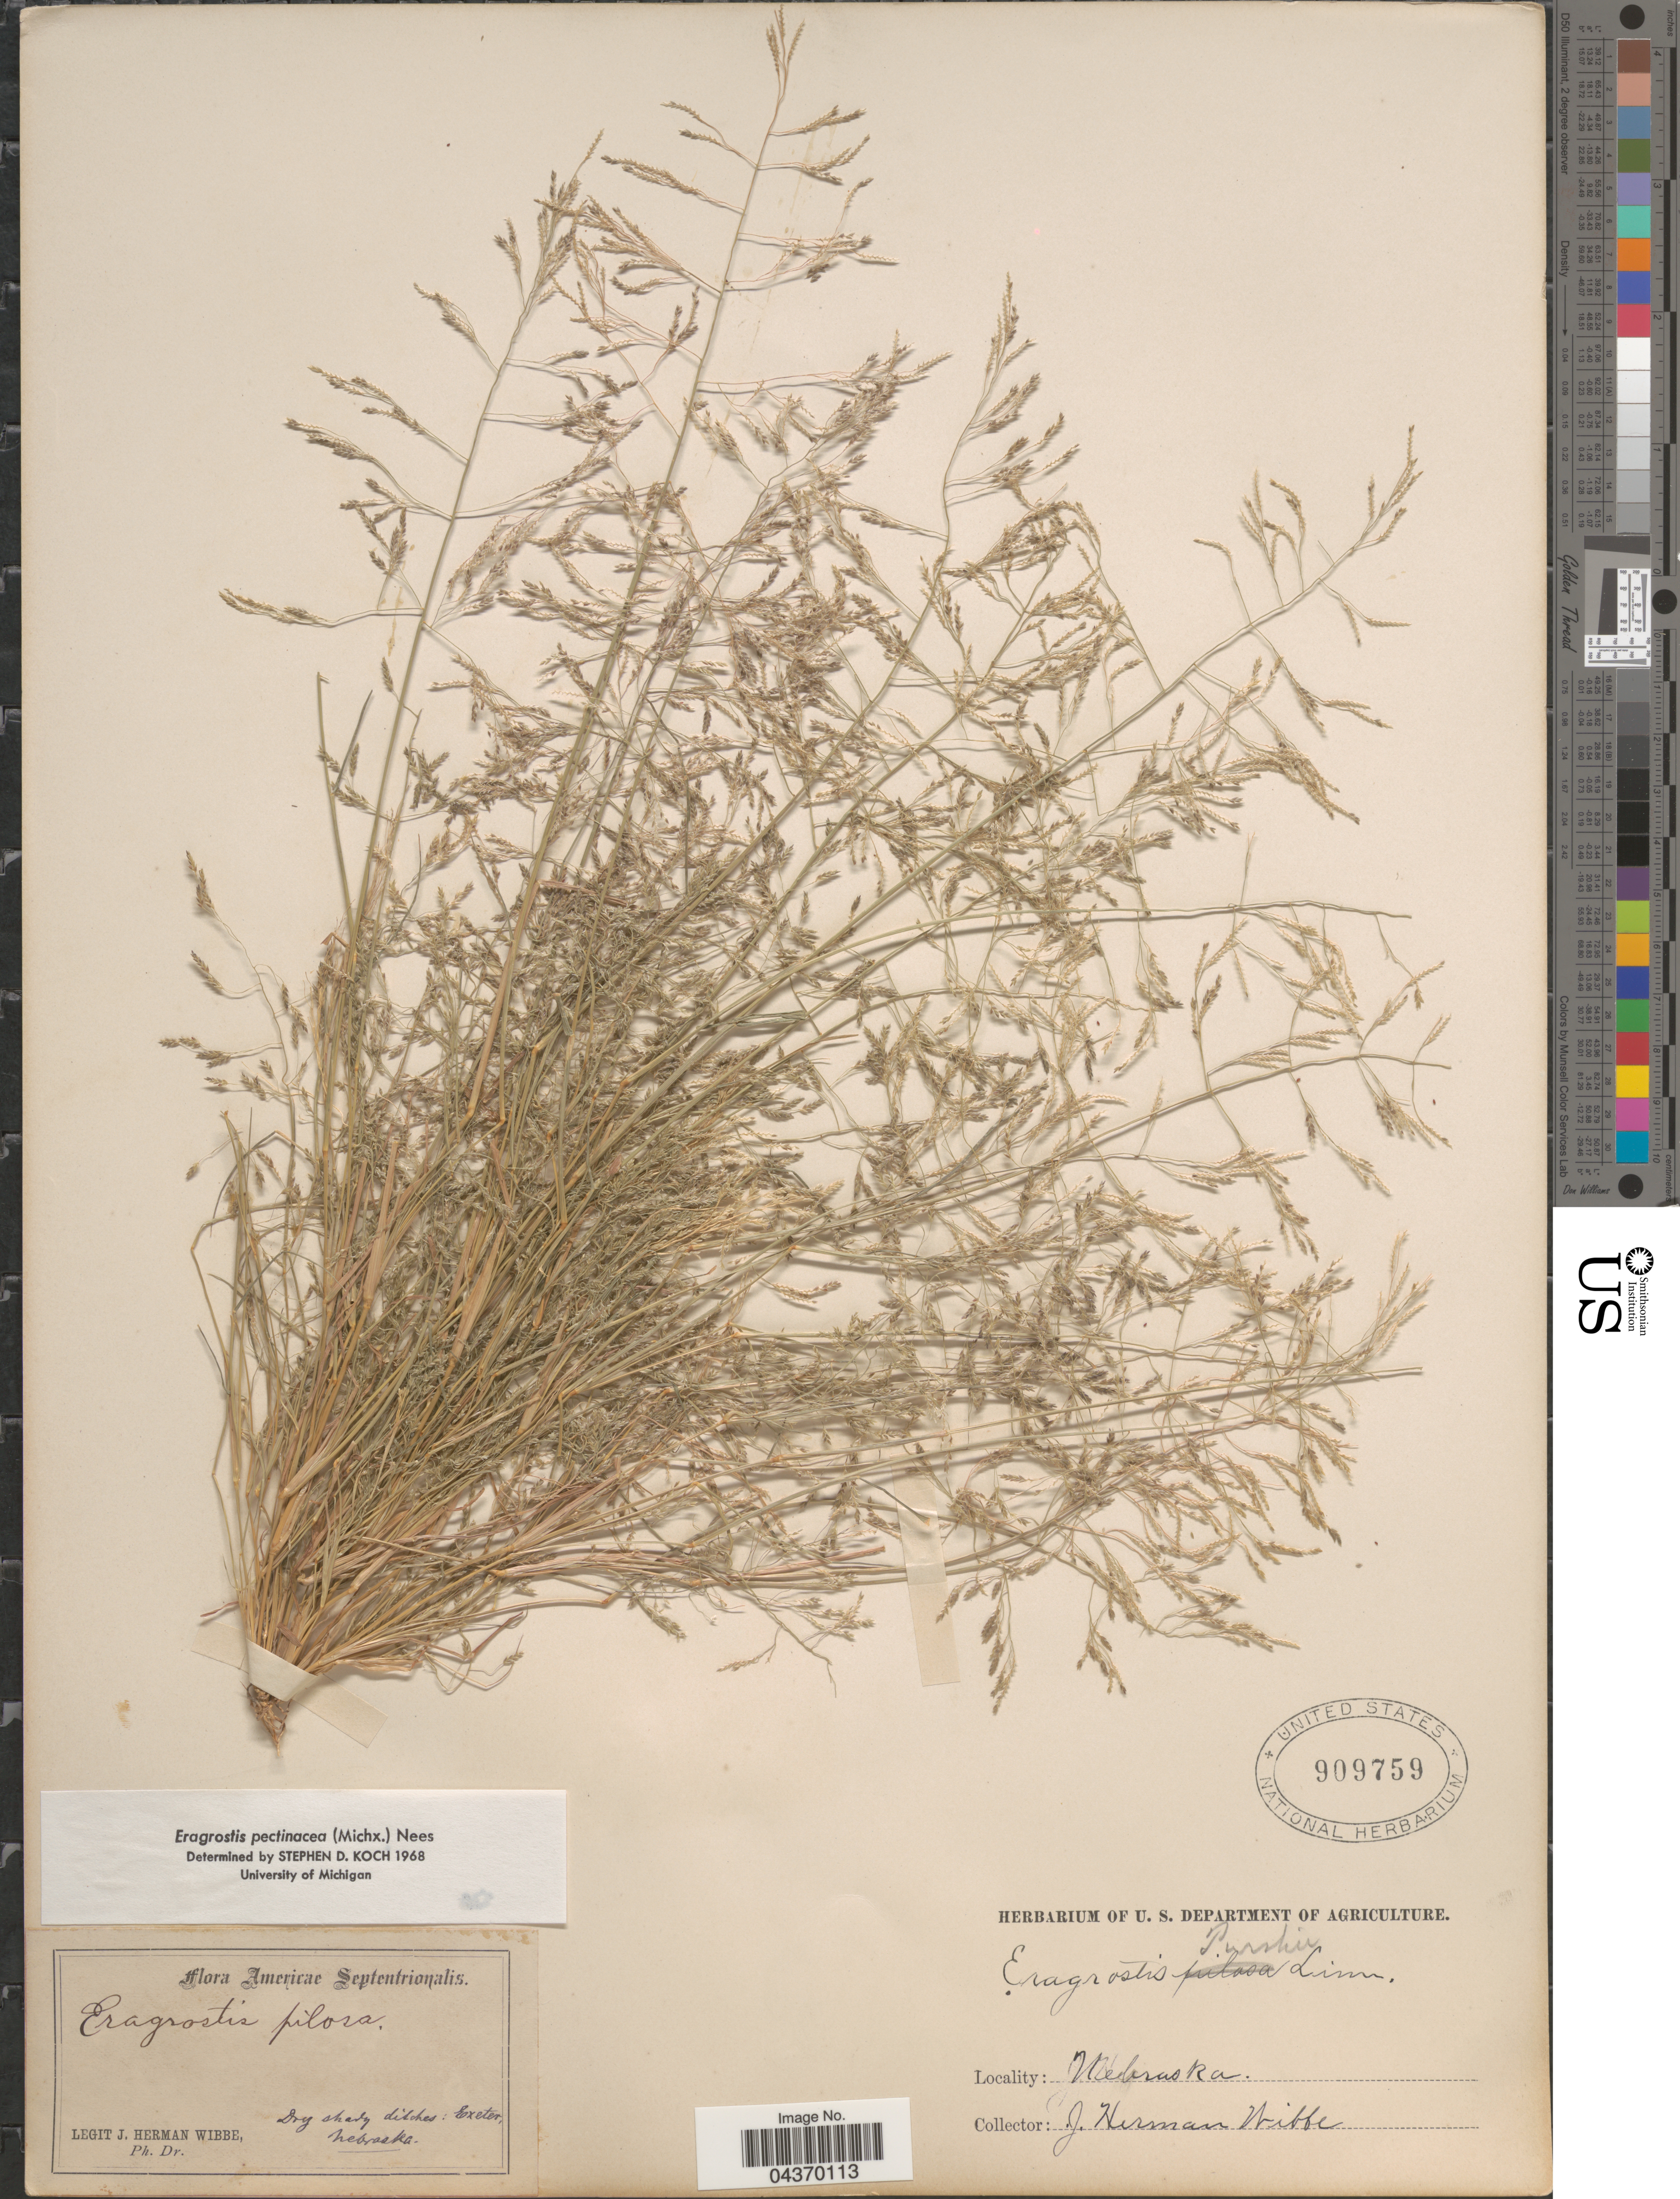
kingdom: Plantae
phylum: Tracheophyta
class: Liliopsida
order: Poales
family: Poaceae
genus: Eragrostis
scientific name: Eragrostis pectinacea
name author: (Michx.) Nees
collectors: J. Wibbe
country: United States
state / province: Nebraska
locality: Americae Septentrionalis. Exeter.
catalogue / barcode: US 909759